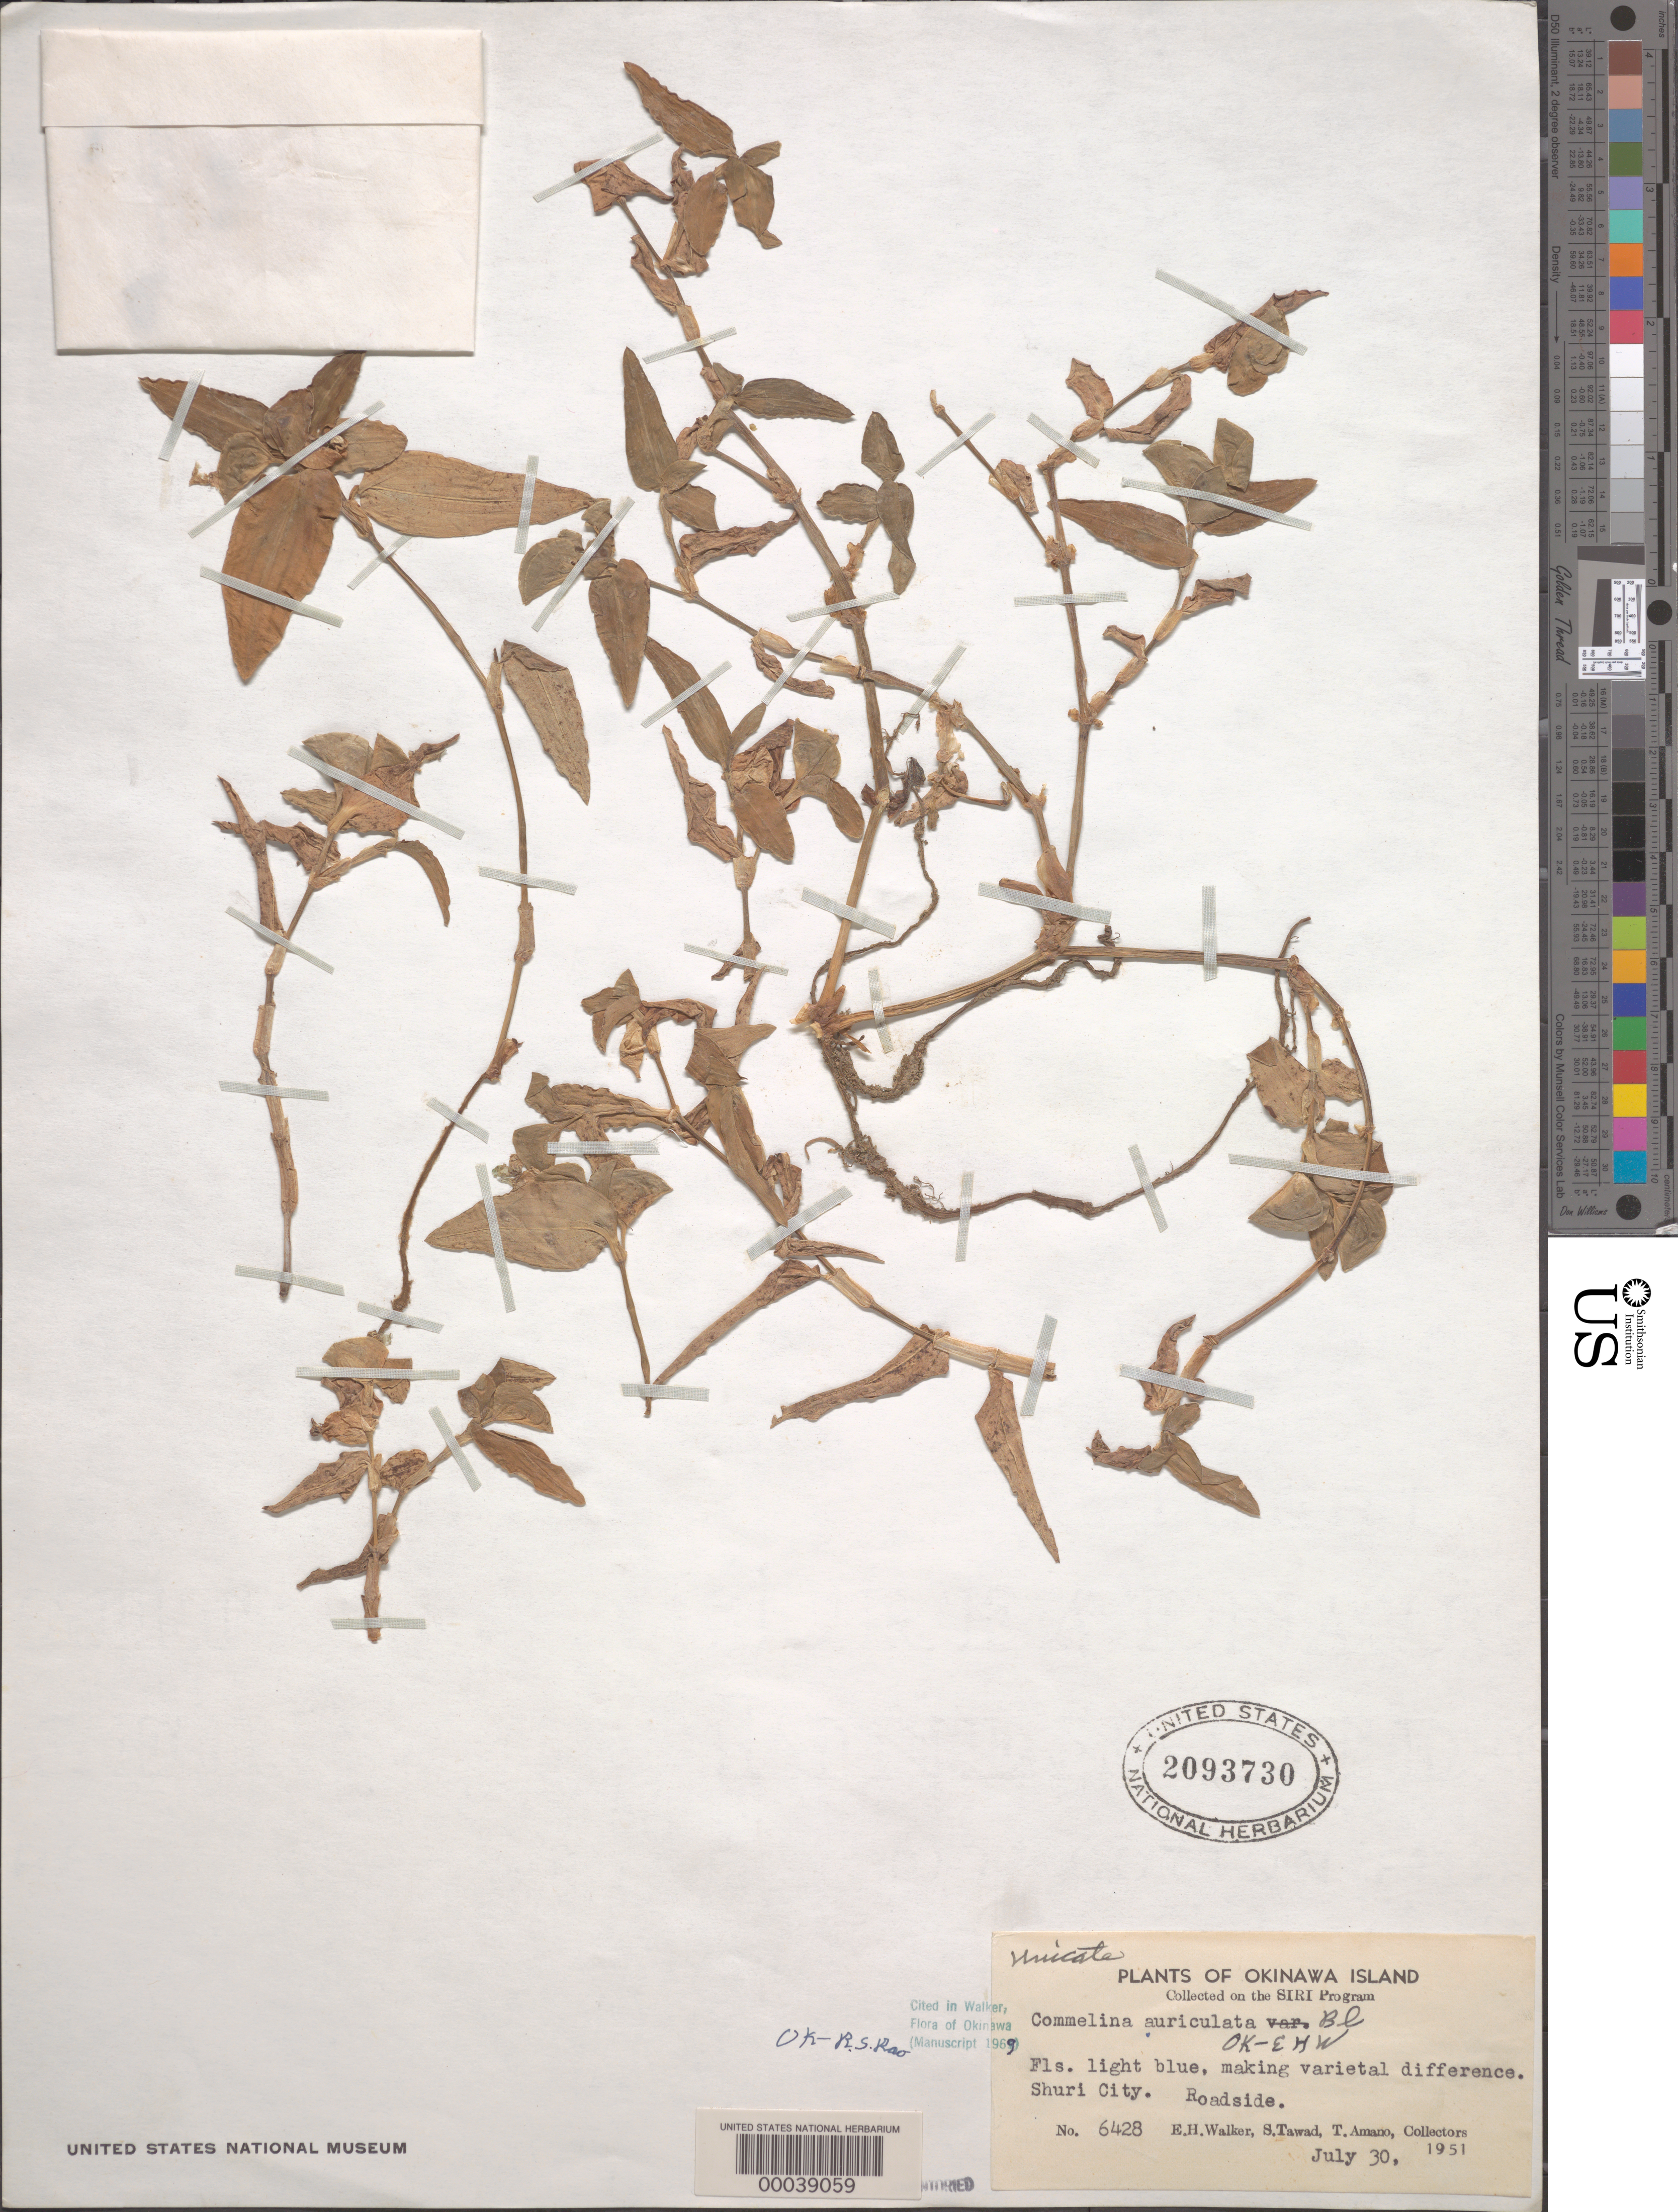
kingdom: Plantae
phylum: Tracheophyta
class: Liliopsida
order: Commelinales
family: Commelinaceae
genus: Commelina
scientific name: Commelina auriculata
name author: Blume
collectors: E. H. Walker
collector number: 6428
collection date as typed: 30 Jul 1951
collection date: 1951-07-30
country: Japan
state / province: Okinawa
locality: Shuri city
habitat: Roadside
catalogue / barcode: US 2093730